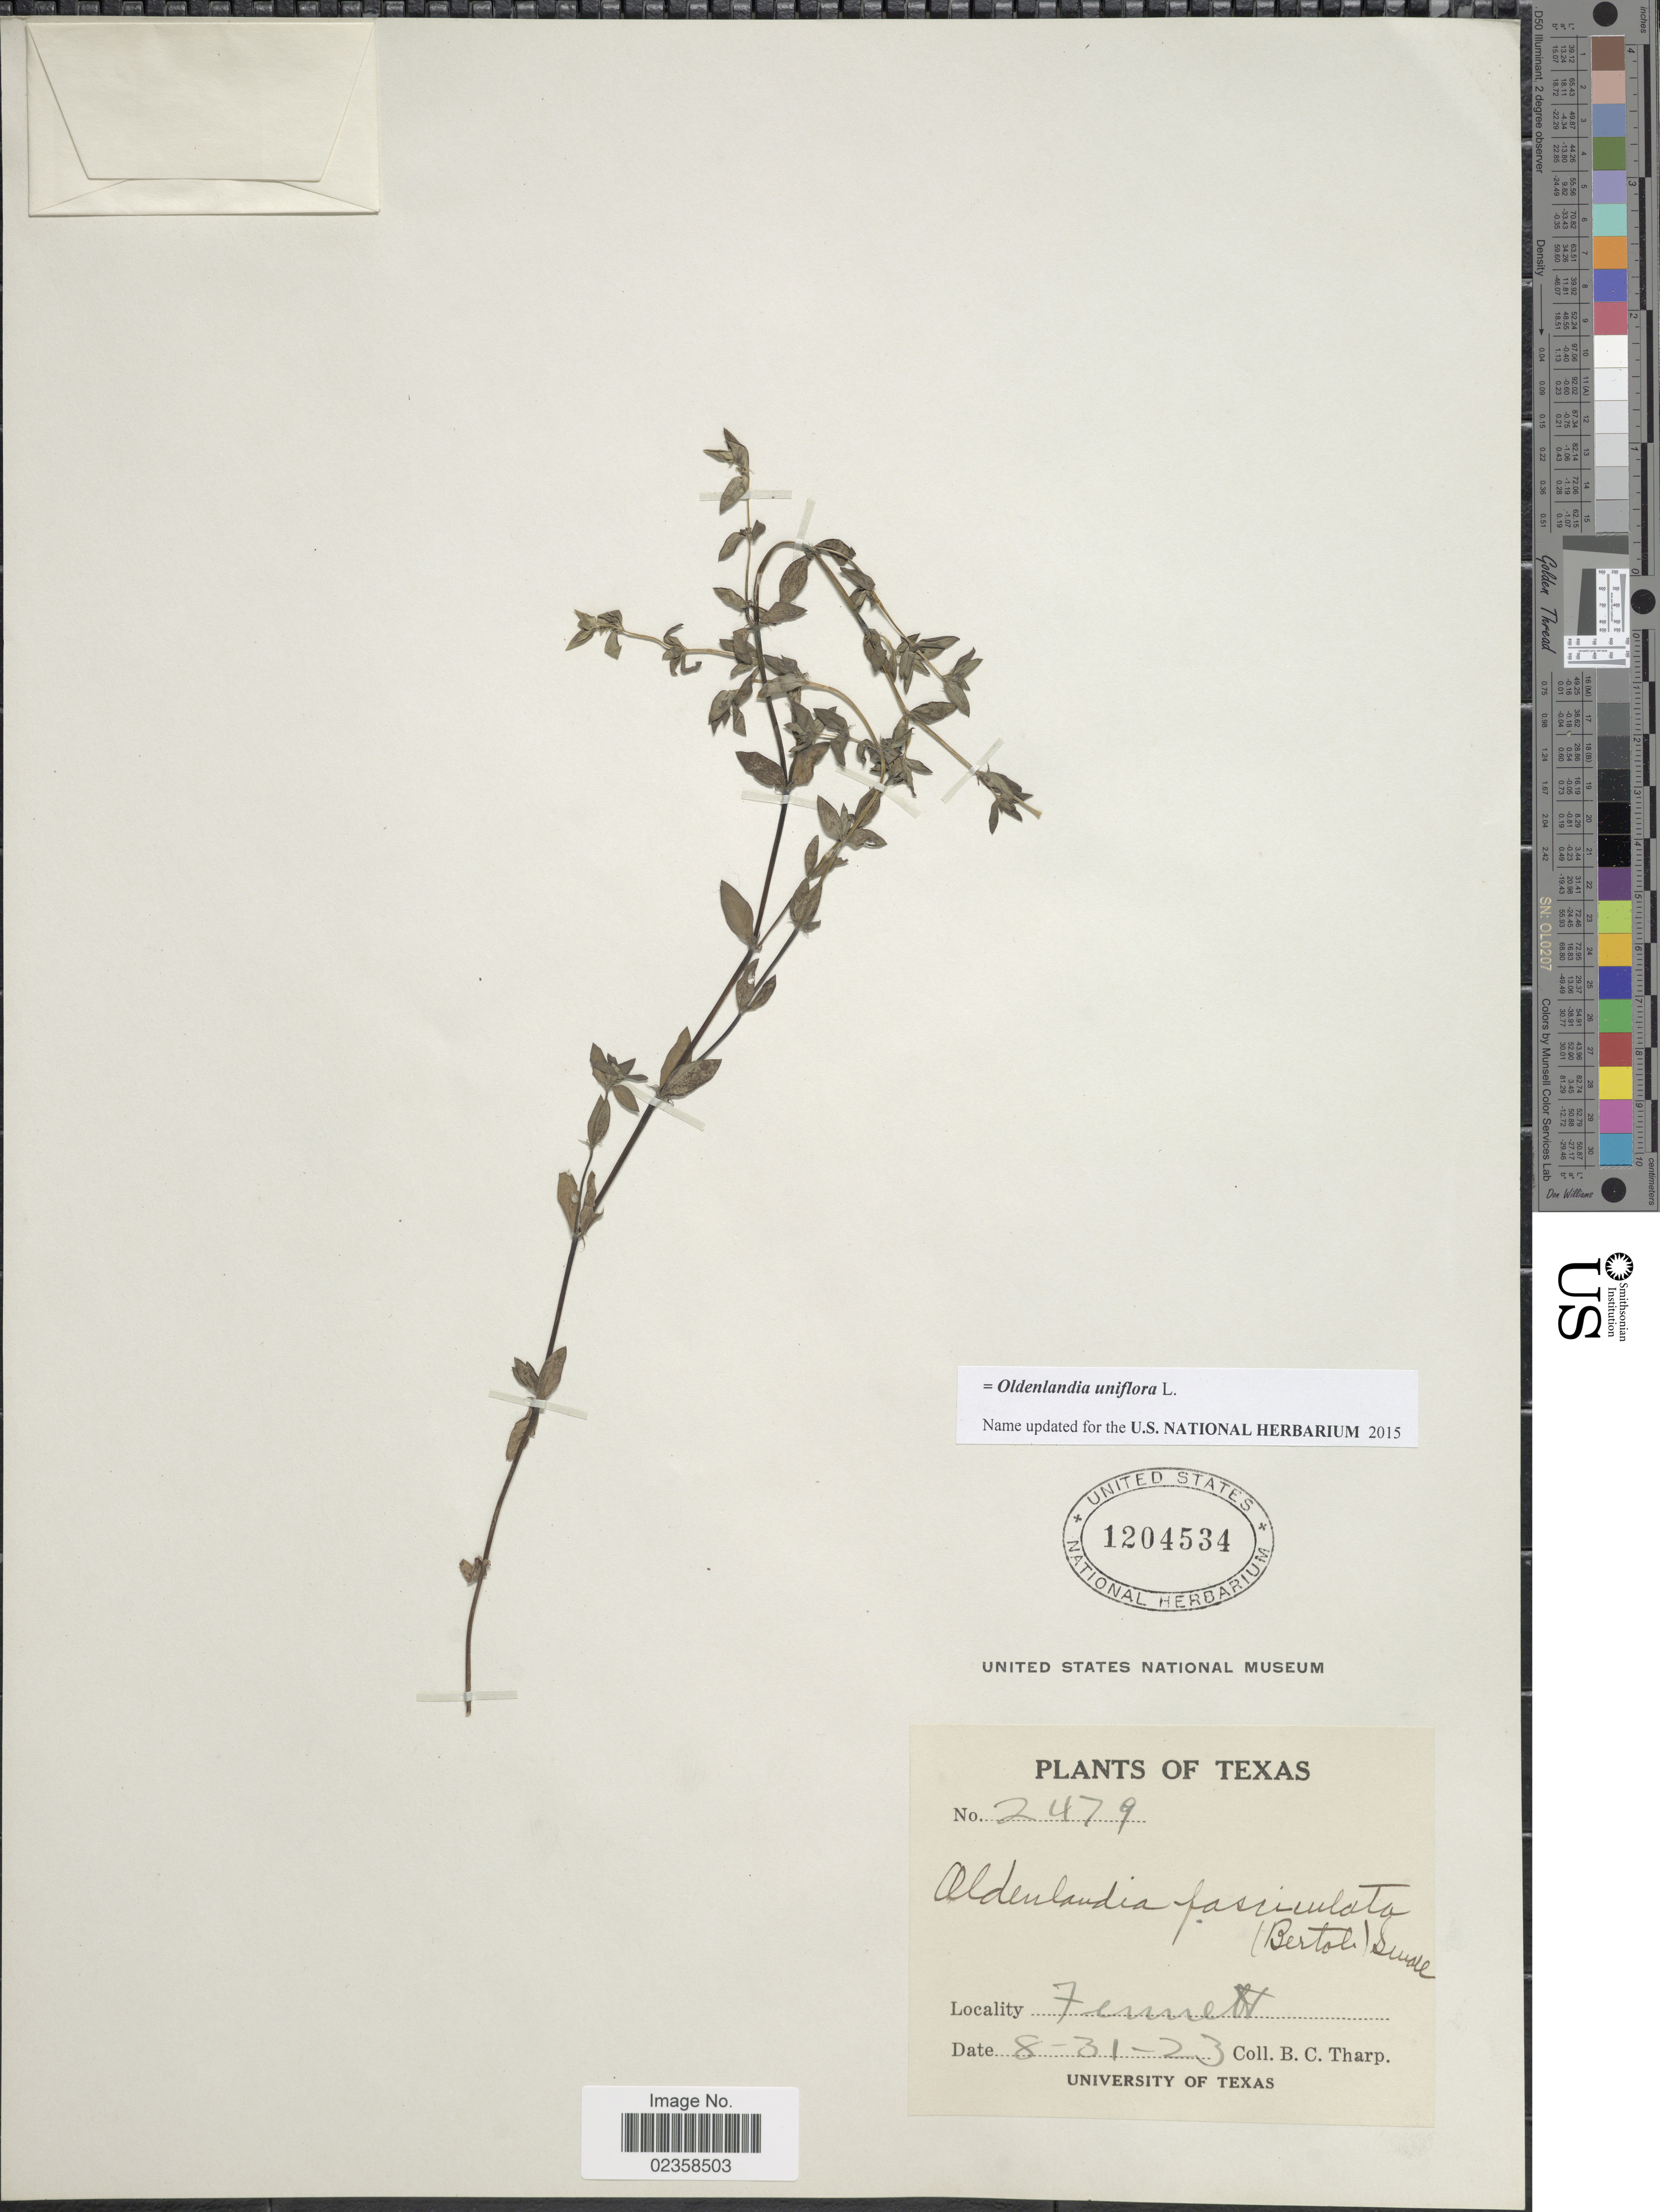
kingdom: Plantae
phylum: Tracheophyta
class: Magnoliopsida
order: Gentianales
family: Rubiaceae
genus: Oldenlandia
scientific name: Oldenlandia uniflora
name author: L.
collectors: B. C. Tharp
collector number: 2479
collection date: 1923-08-31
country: United States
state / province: Texas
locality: Fennett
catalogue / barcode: US 1204534